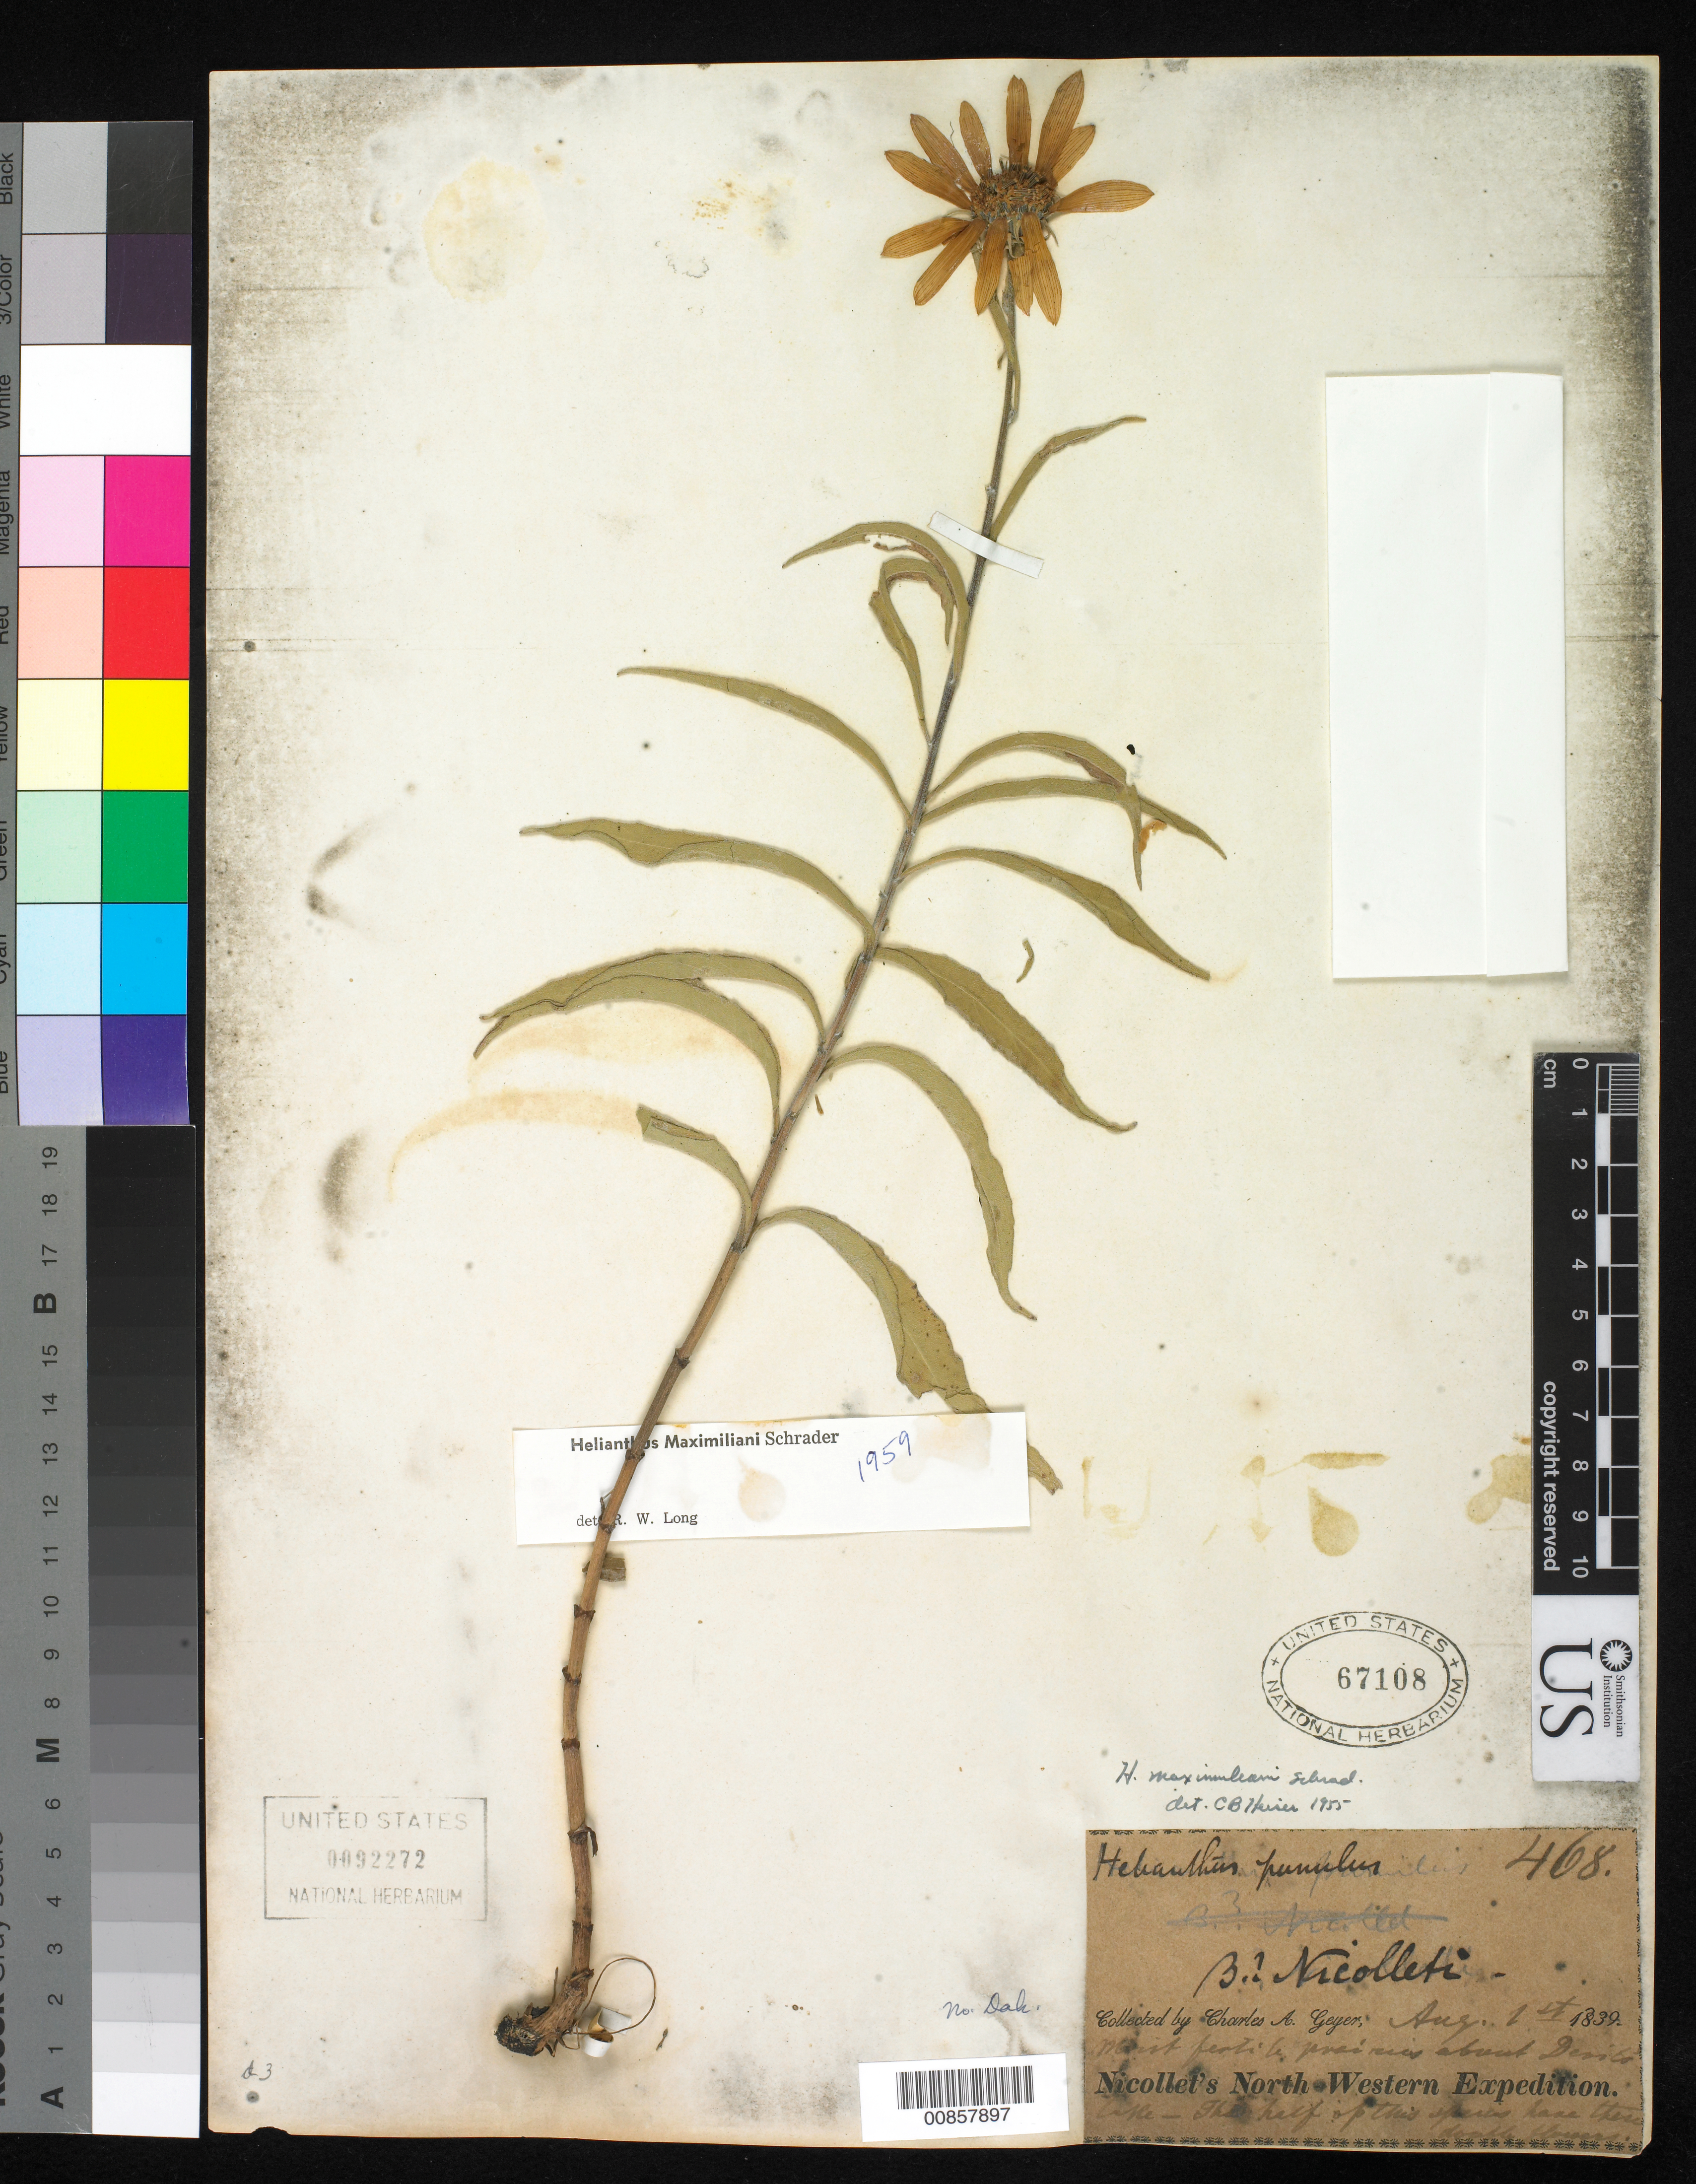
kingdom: Plantae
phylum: Tracheophyta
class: Magnoliopsida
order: Asterales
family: Asteraceae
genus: Helianthus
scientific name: Helianthus maximiliani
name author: Schrad.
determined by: Heiser, C. B.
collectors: C. A. Geyer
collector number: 468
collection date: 1839-08-01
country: United States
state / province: North Dakota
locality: About Devil's Lake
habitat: Moist fertile prairies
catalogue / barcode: US 67108